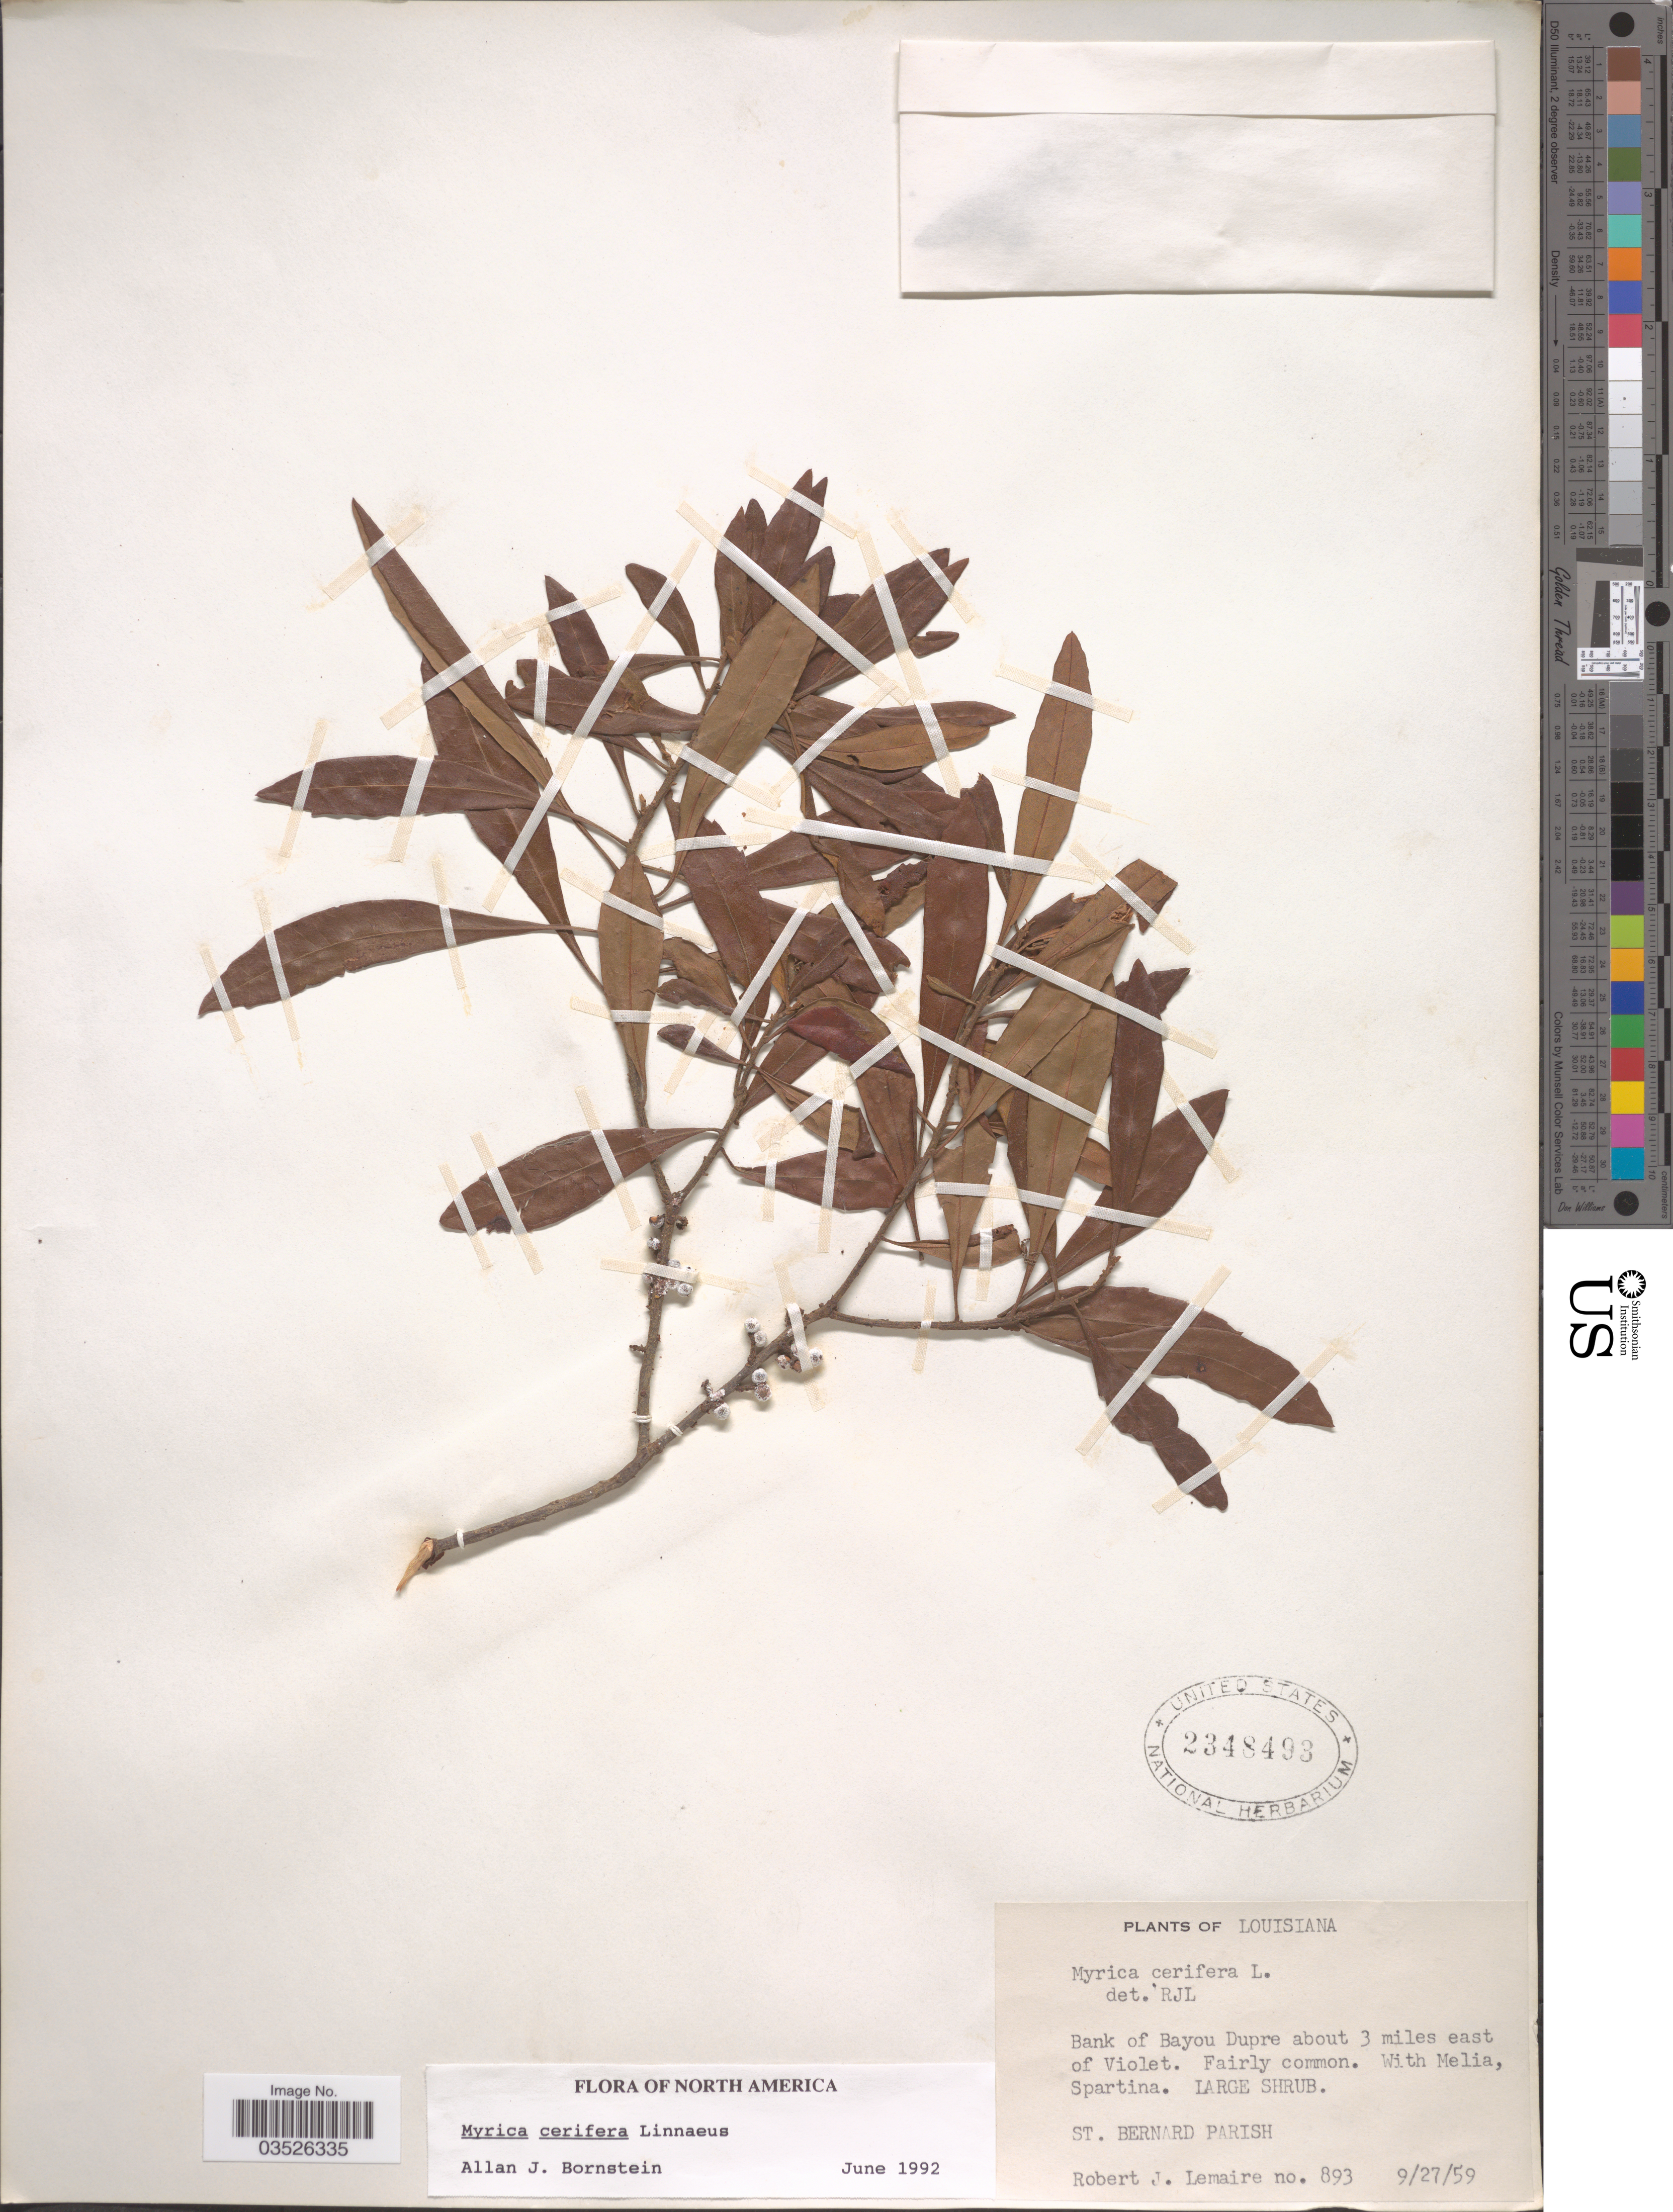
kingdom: Plantae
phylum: Tracheophyta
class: Magnoliopsida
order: Fagales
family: Myricaceae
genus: Morella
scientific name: Morella cerifera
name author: (L.) Small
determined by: Strong, M. T., (US), Smithsonian Institution - National Museum of Natural History (UNITED STATES)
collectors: R. J. Lemaire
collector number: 893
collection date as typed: Transcribed d/m/y: 27/9/59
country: United States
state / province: Louisiana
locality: Bank of Bayou Dupre about 3 miles east of Violet. St. Bernard Parish.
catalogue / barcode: US 2348493